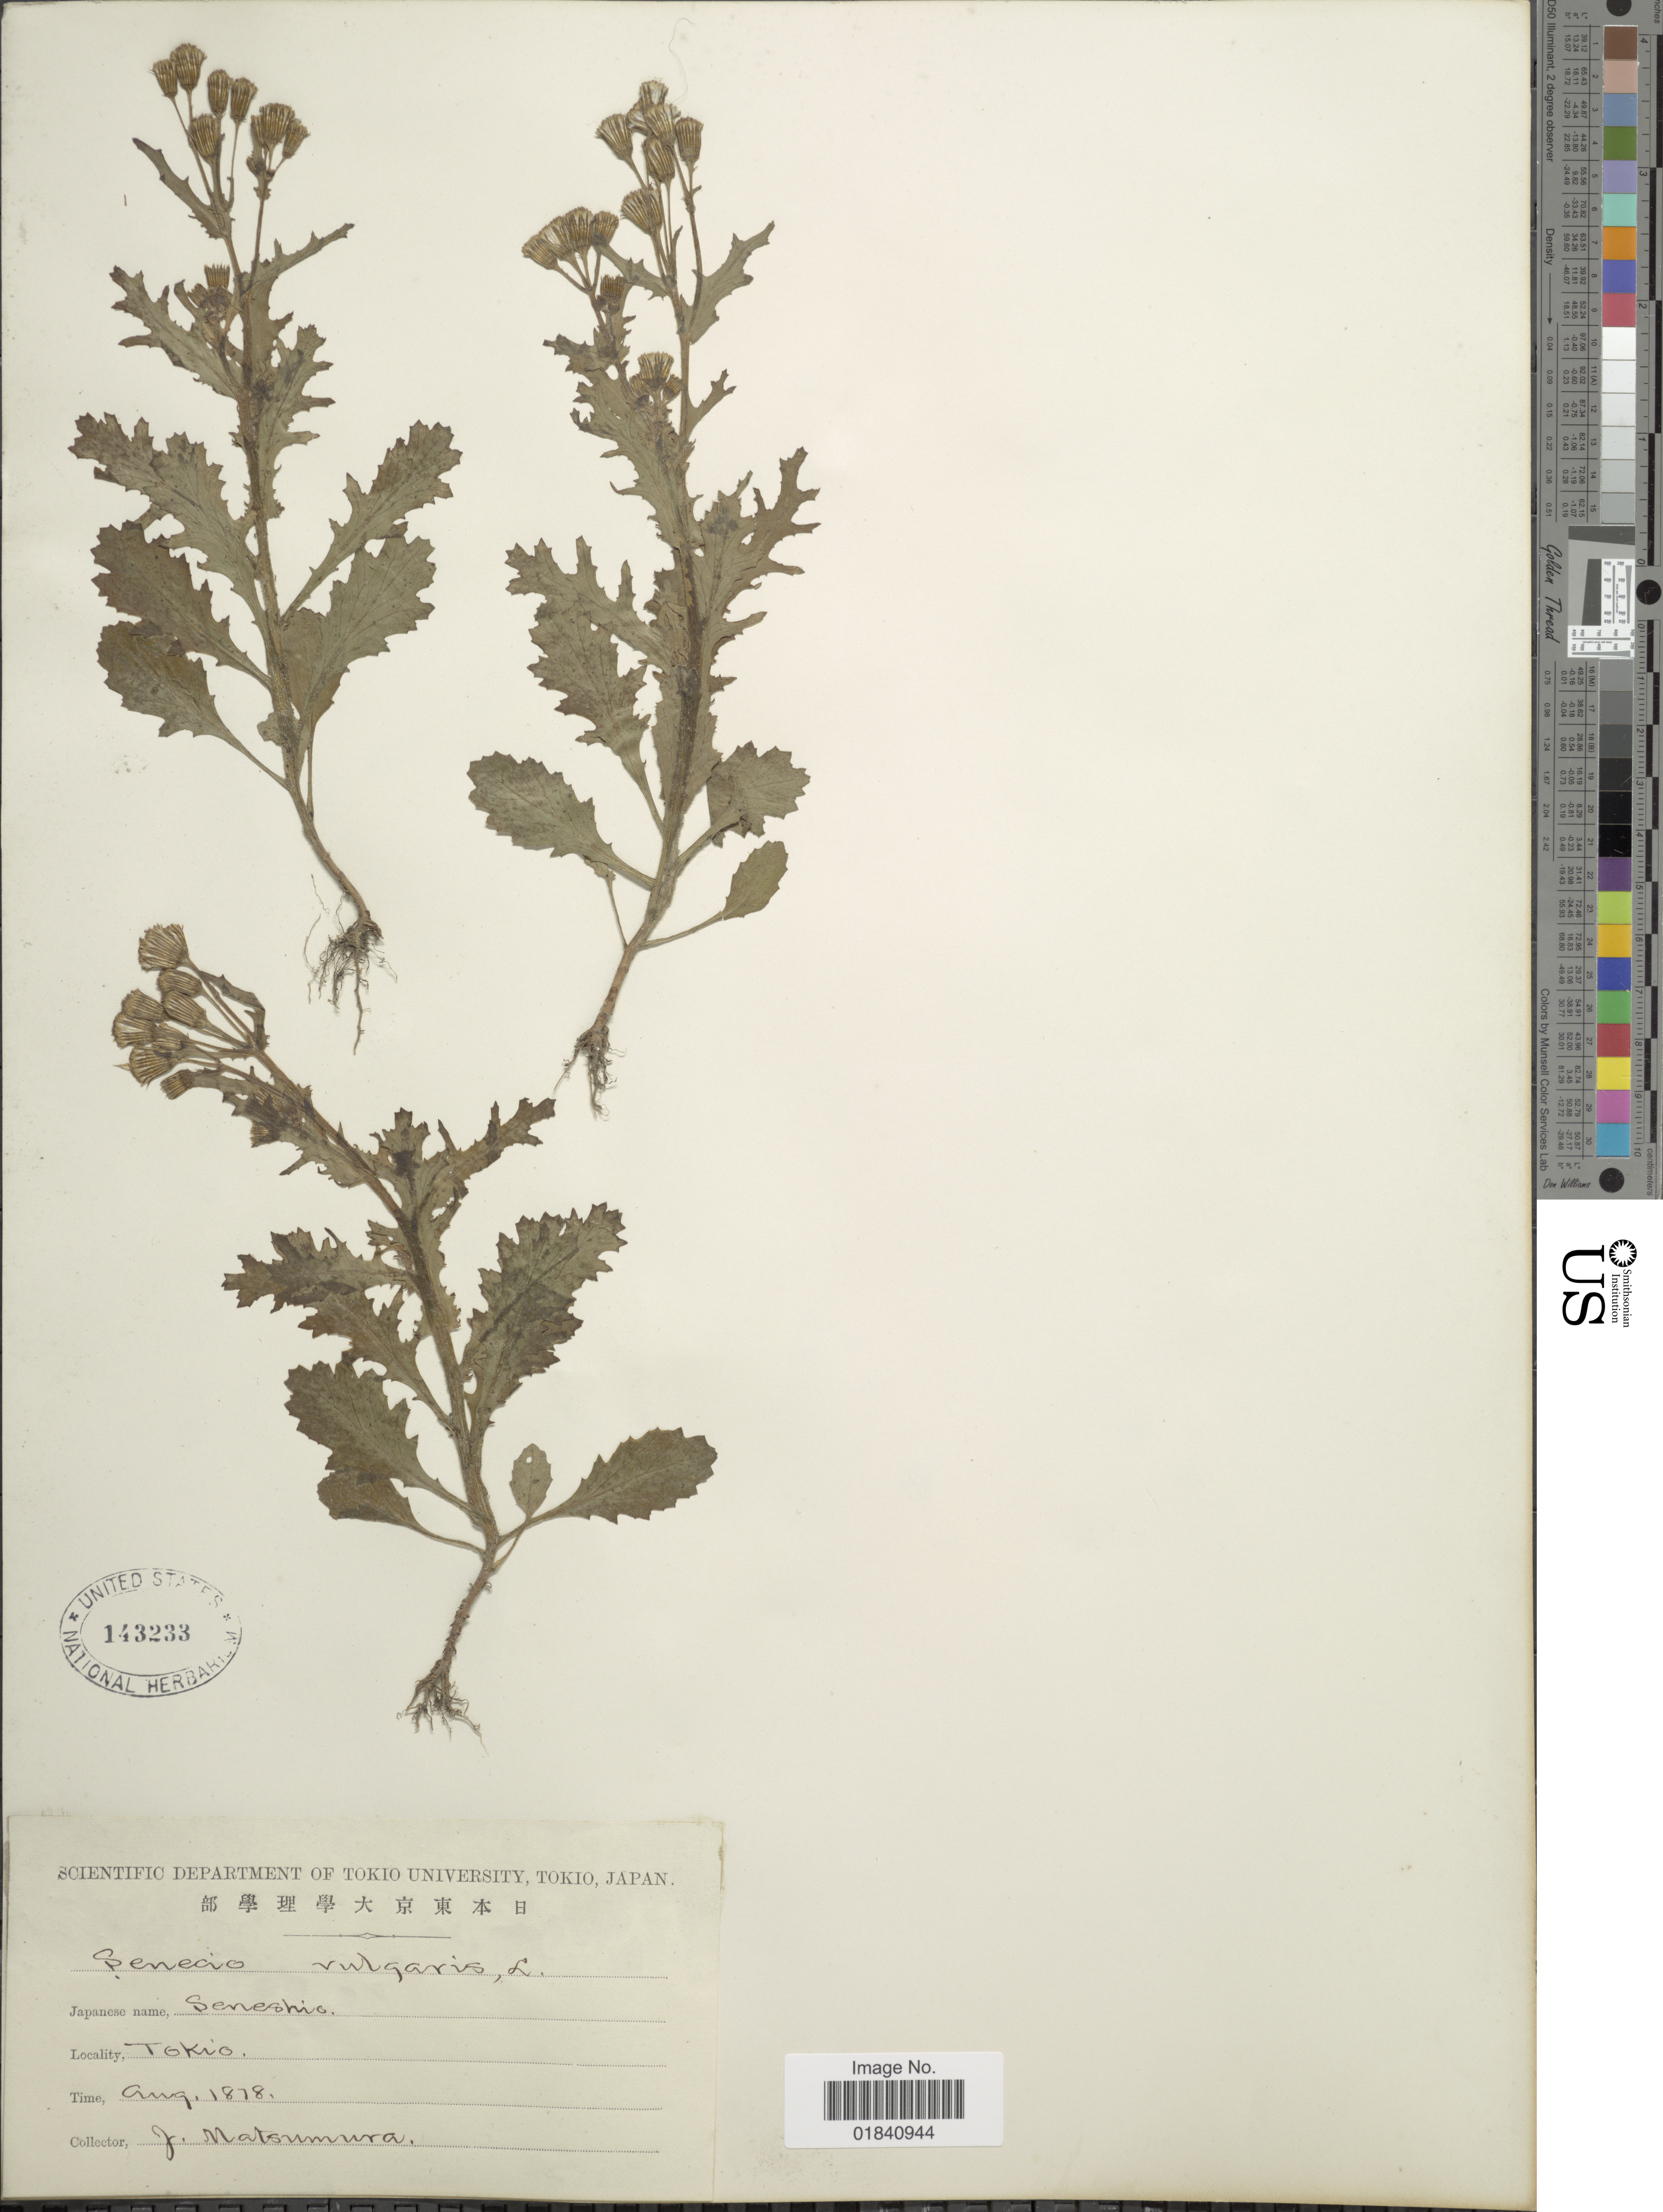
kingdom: Plantae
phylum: Tracheophyta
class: Magnoliopsida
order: Asterales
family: Asteraceae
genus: Senecio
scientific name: Senecio vulgaris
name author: L.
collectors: J. Matsumura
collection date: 1878-08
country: Japan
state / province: Tokyo, Federal City of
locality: Tokio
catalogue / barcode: US 143233